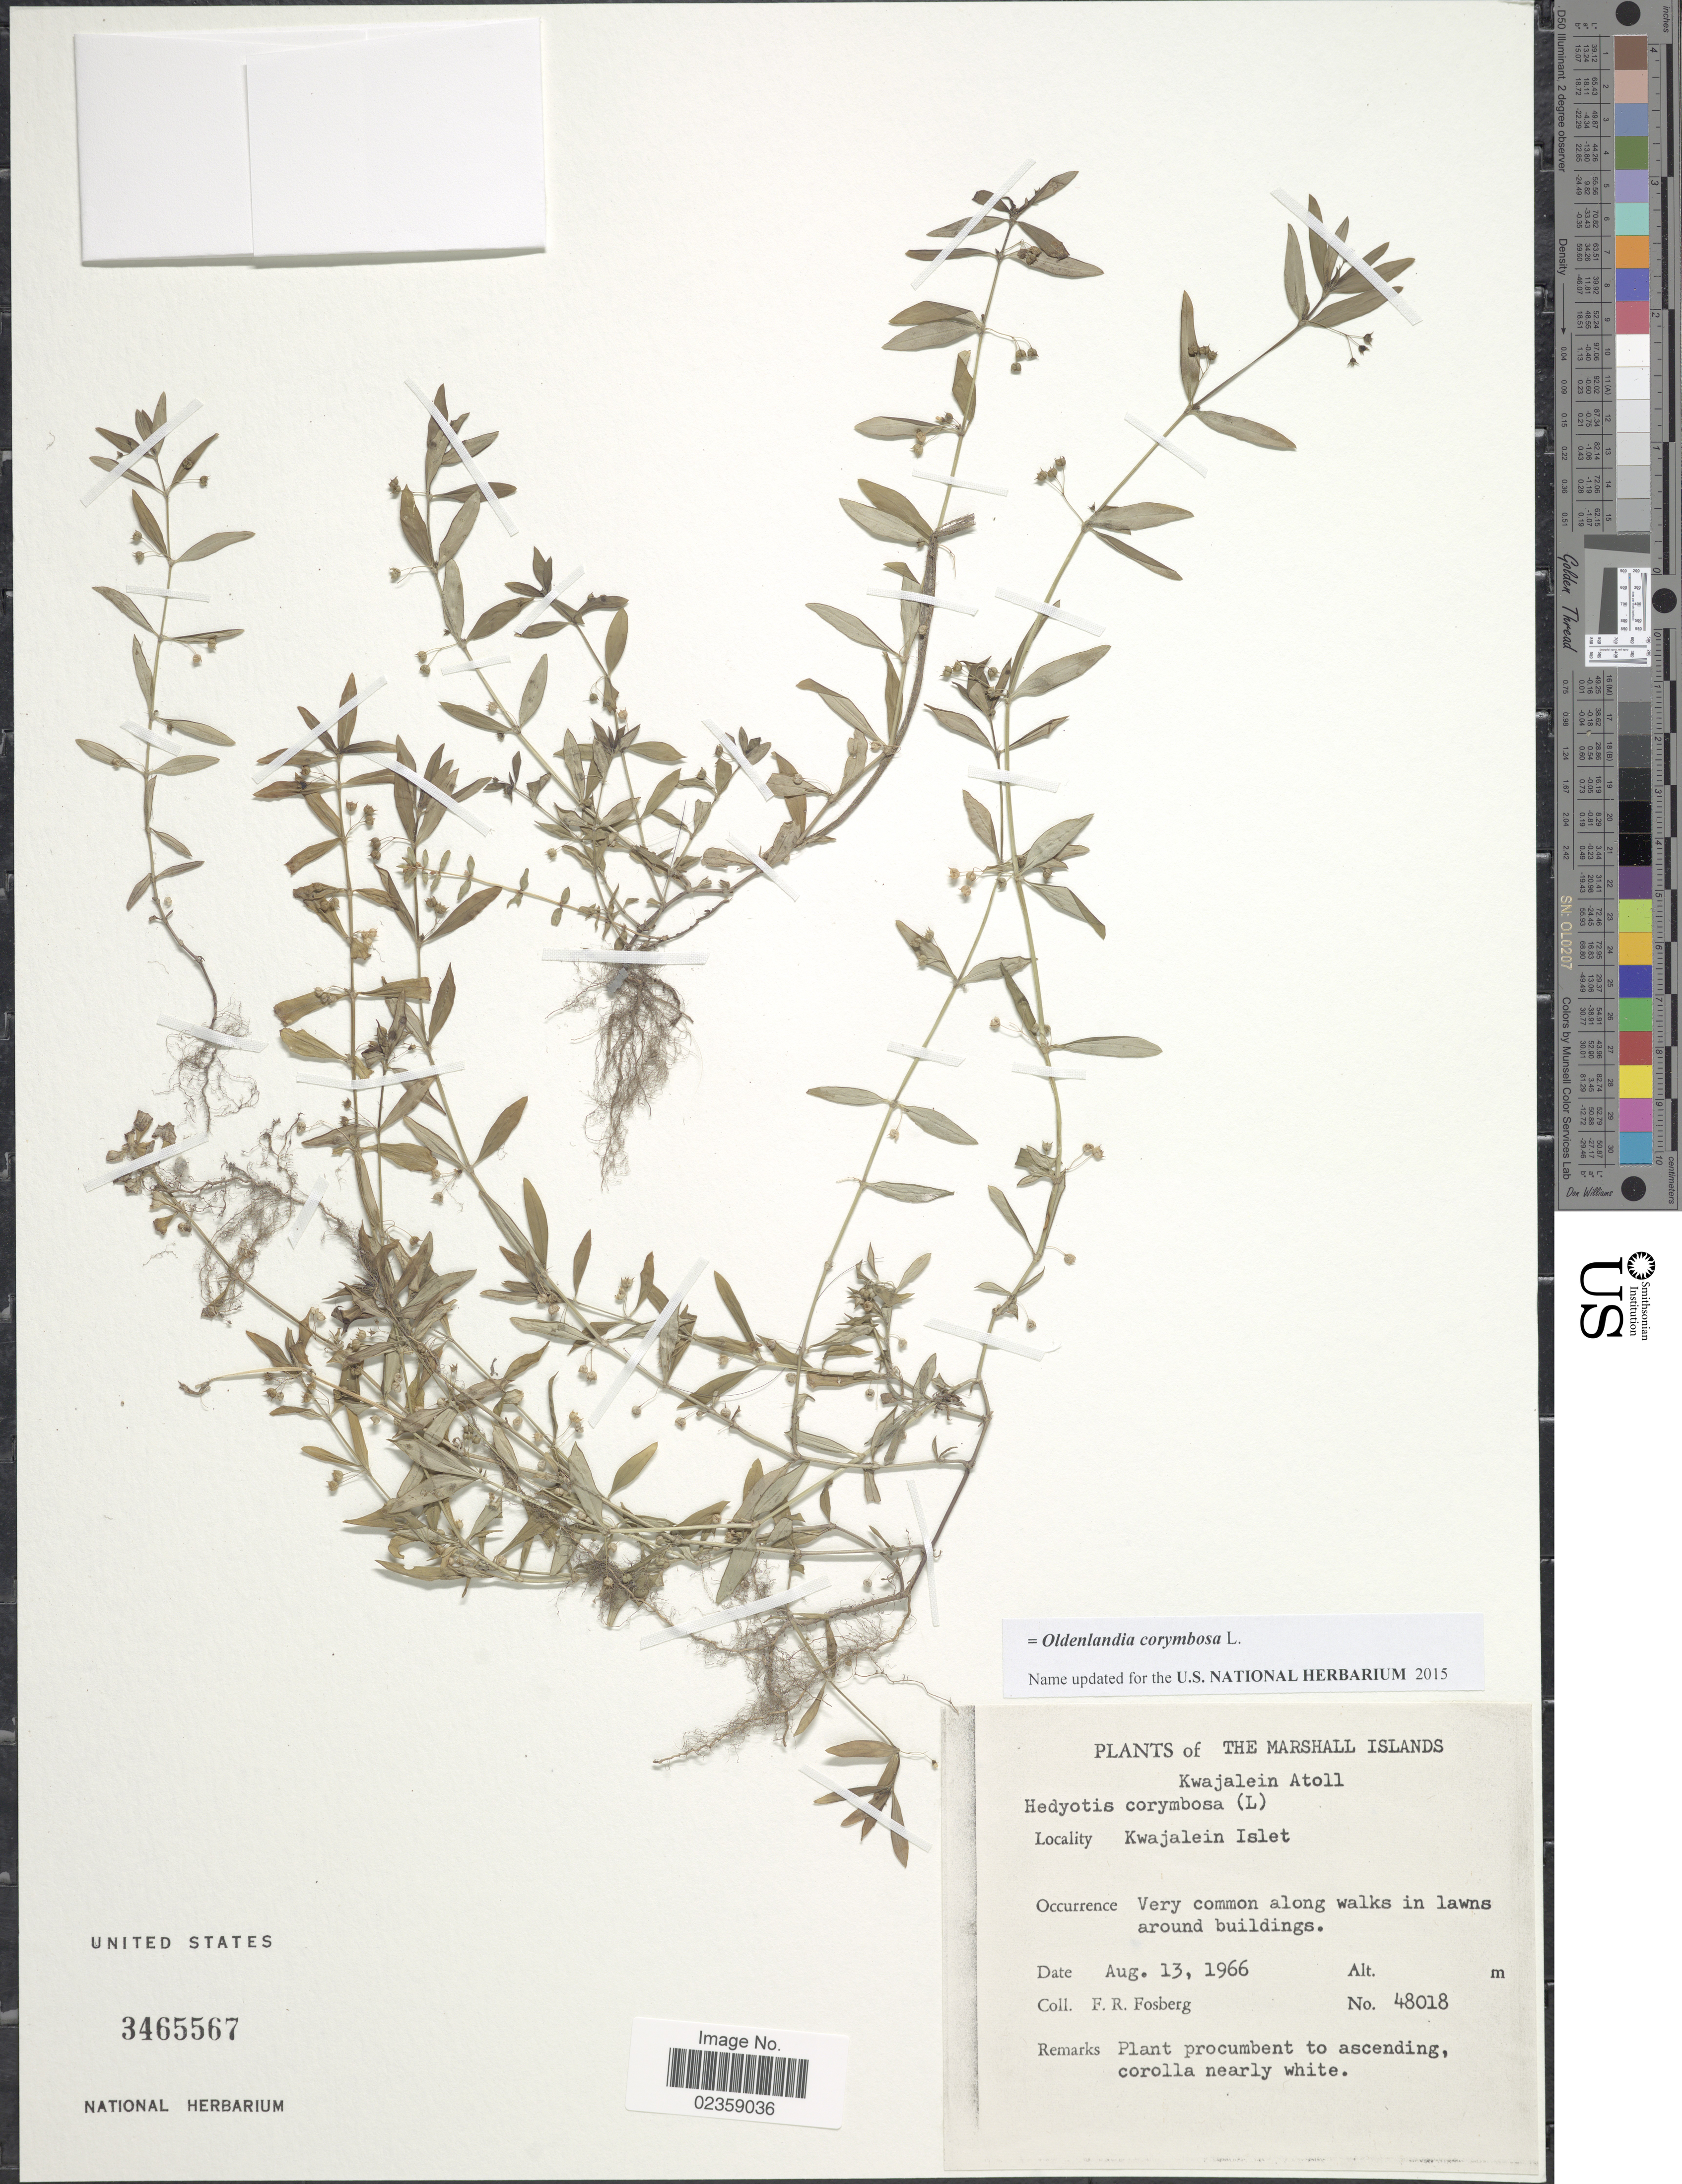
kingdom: Plantae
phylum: Tracheophyta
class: Magnoliopsida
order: Gentianales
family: Rubiaceae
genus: Oldenlandia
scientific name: Oldenlandia corymbosa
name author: L.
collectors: F. R. Fosberg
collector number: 48018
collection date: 1966-08-13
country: Marshall Islands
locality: Kwajalein Atoll. Kwajalein Islet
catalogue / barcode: US 3465567